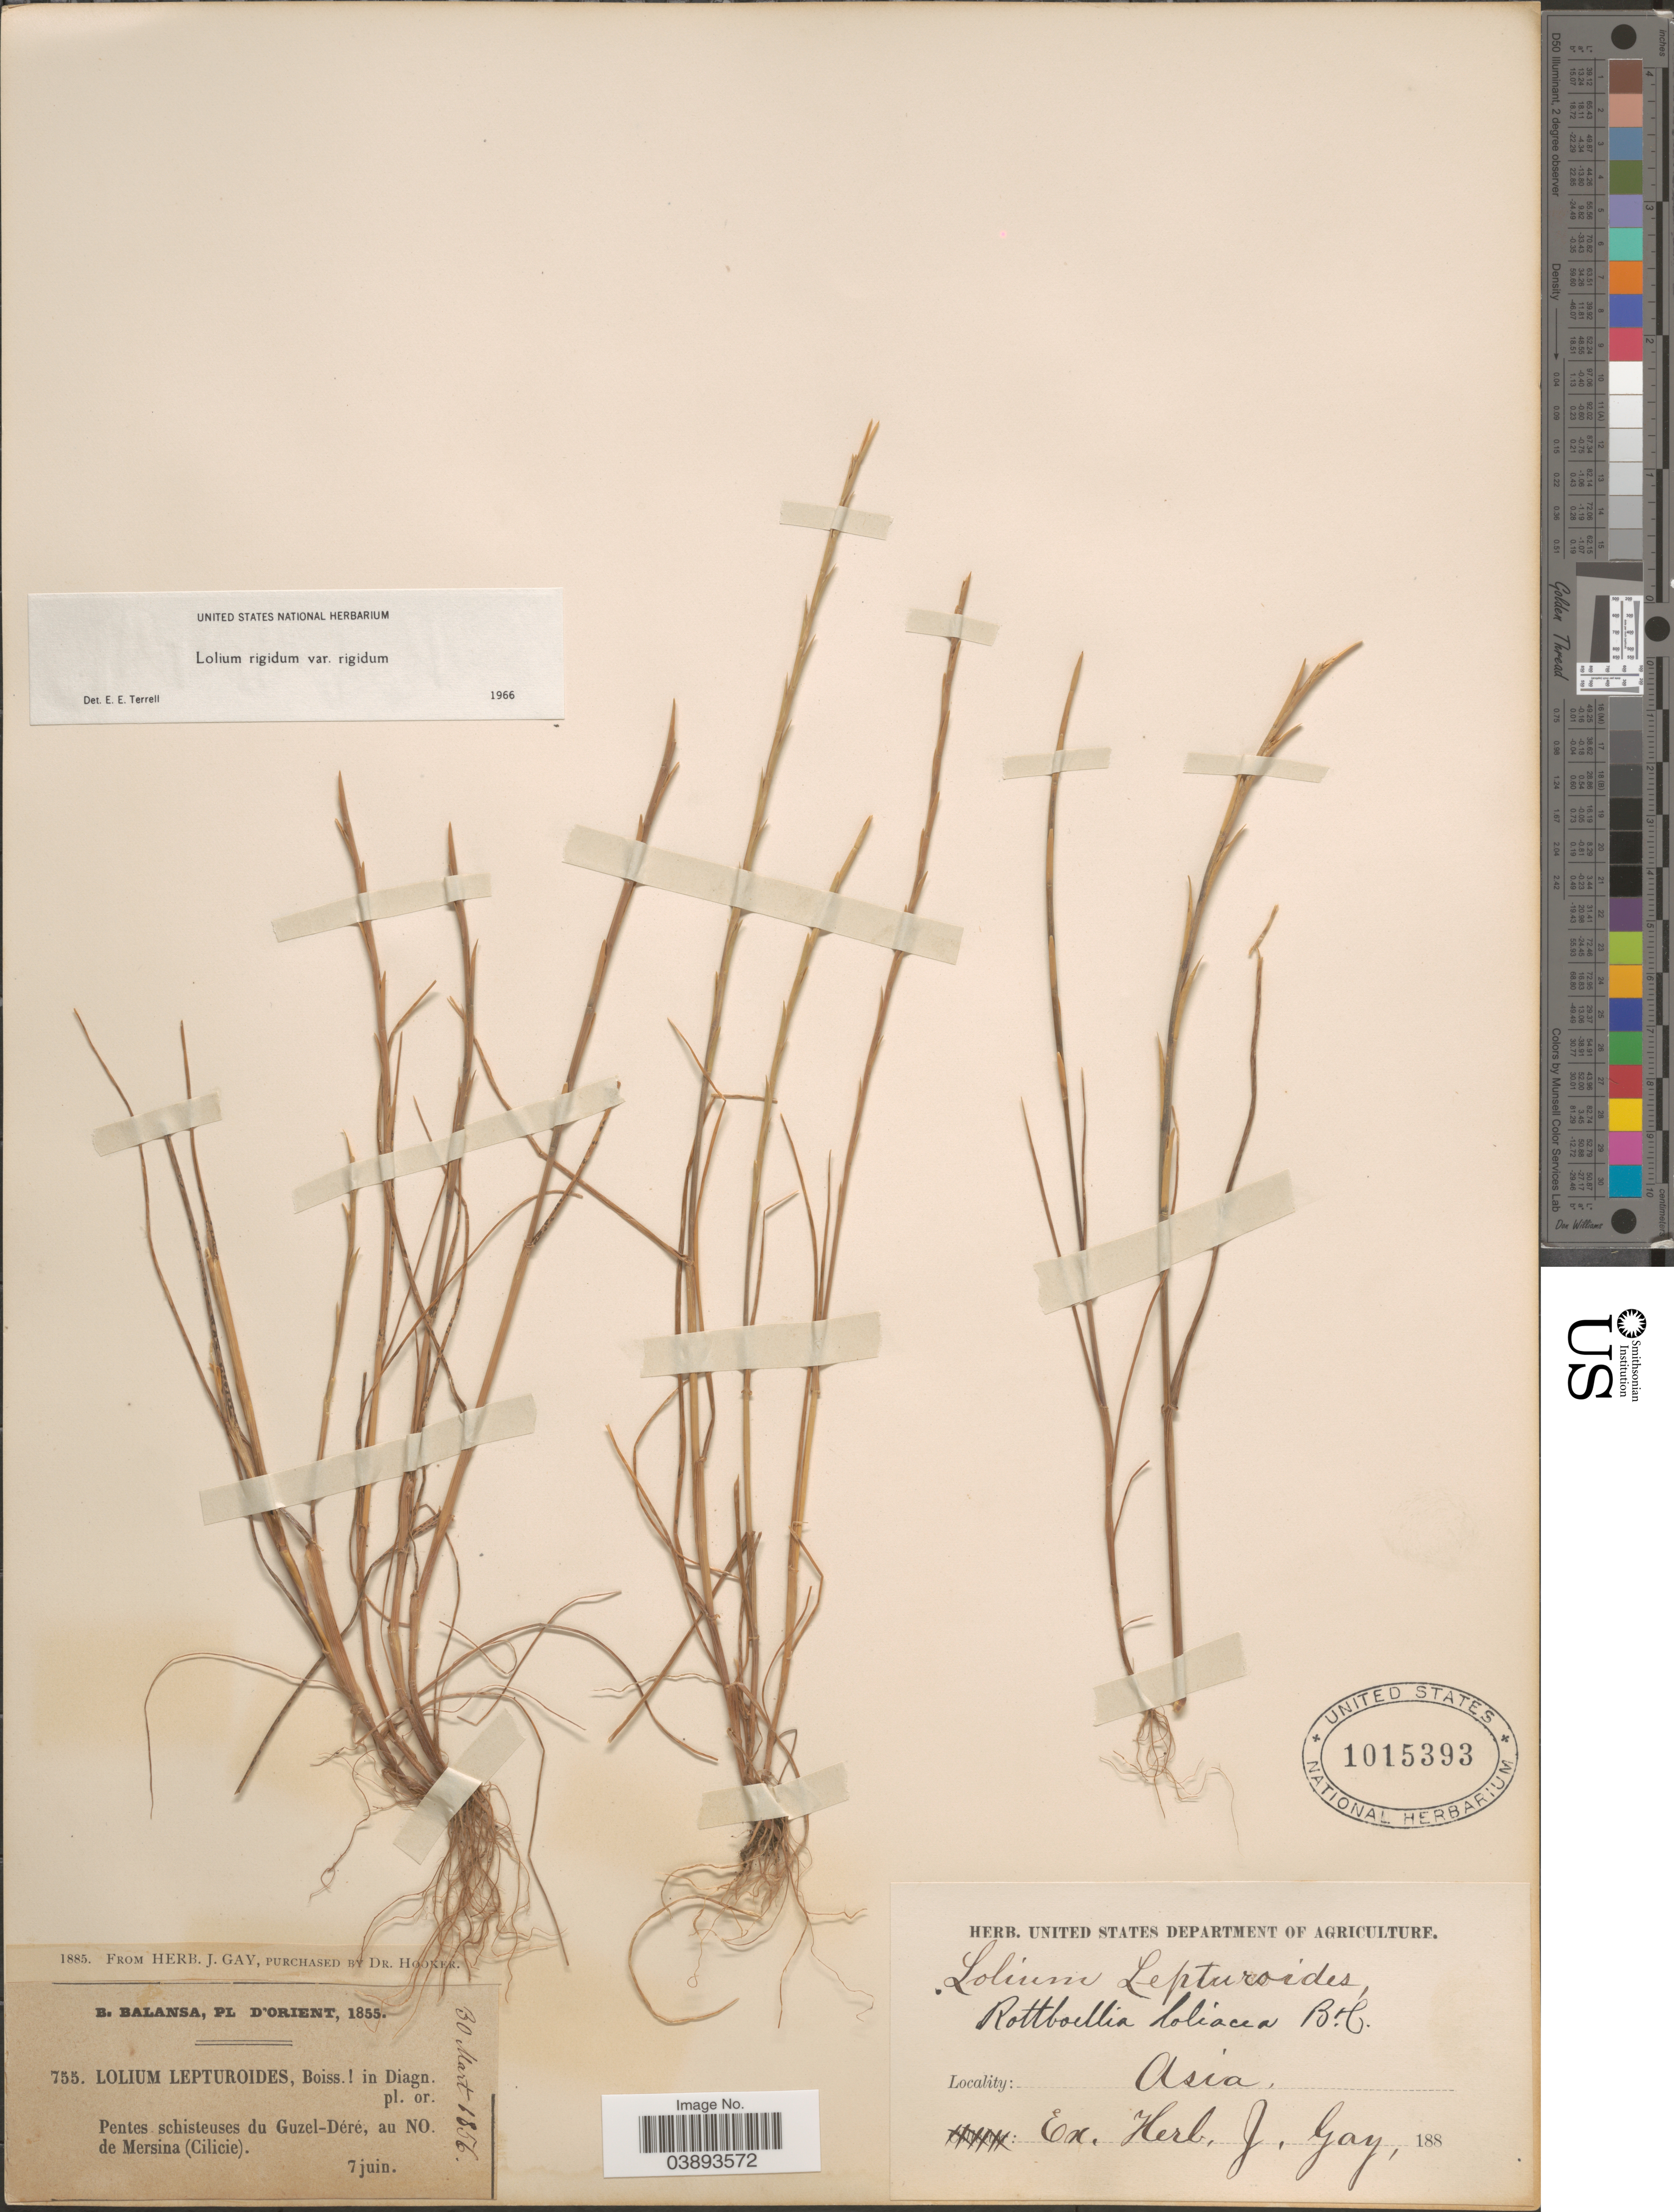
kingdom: Plantae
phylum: Tracheophyta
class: Liliopsida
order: Poales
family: Poaceae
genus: Lolium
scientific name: Lolium rigidum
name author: Gaudin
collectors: B. Balansa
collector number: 755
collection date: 1855-06-07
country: Turkey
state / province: Mersin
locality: D'Orient. Pentes schisteuses du Guzel-Déré, au NO de Mersina (Cilicie).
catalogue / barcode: US 1015393